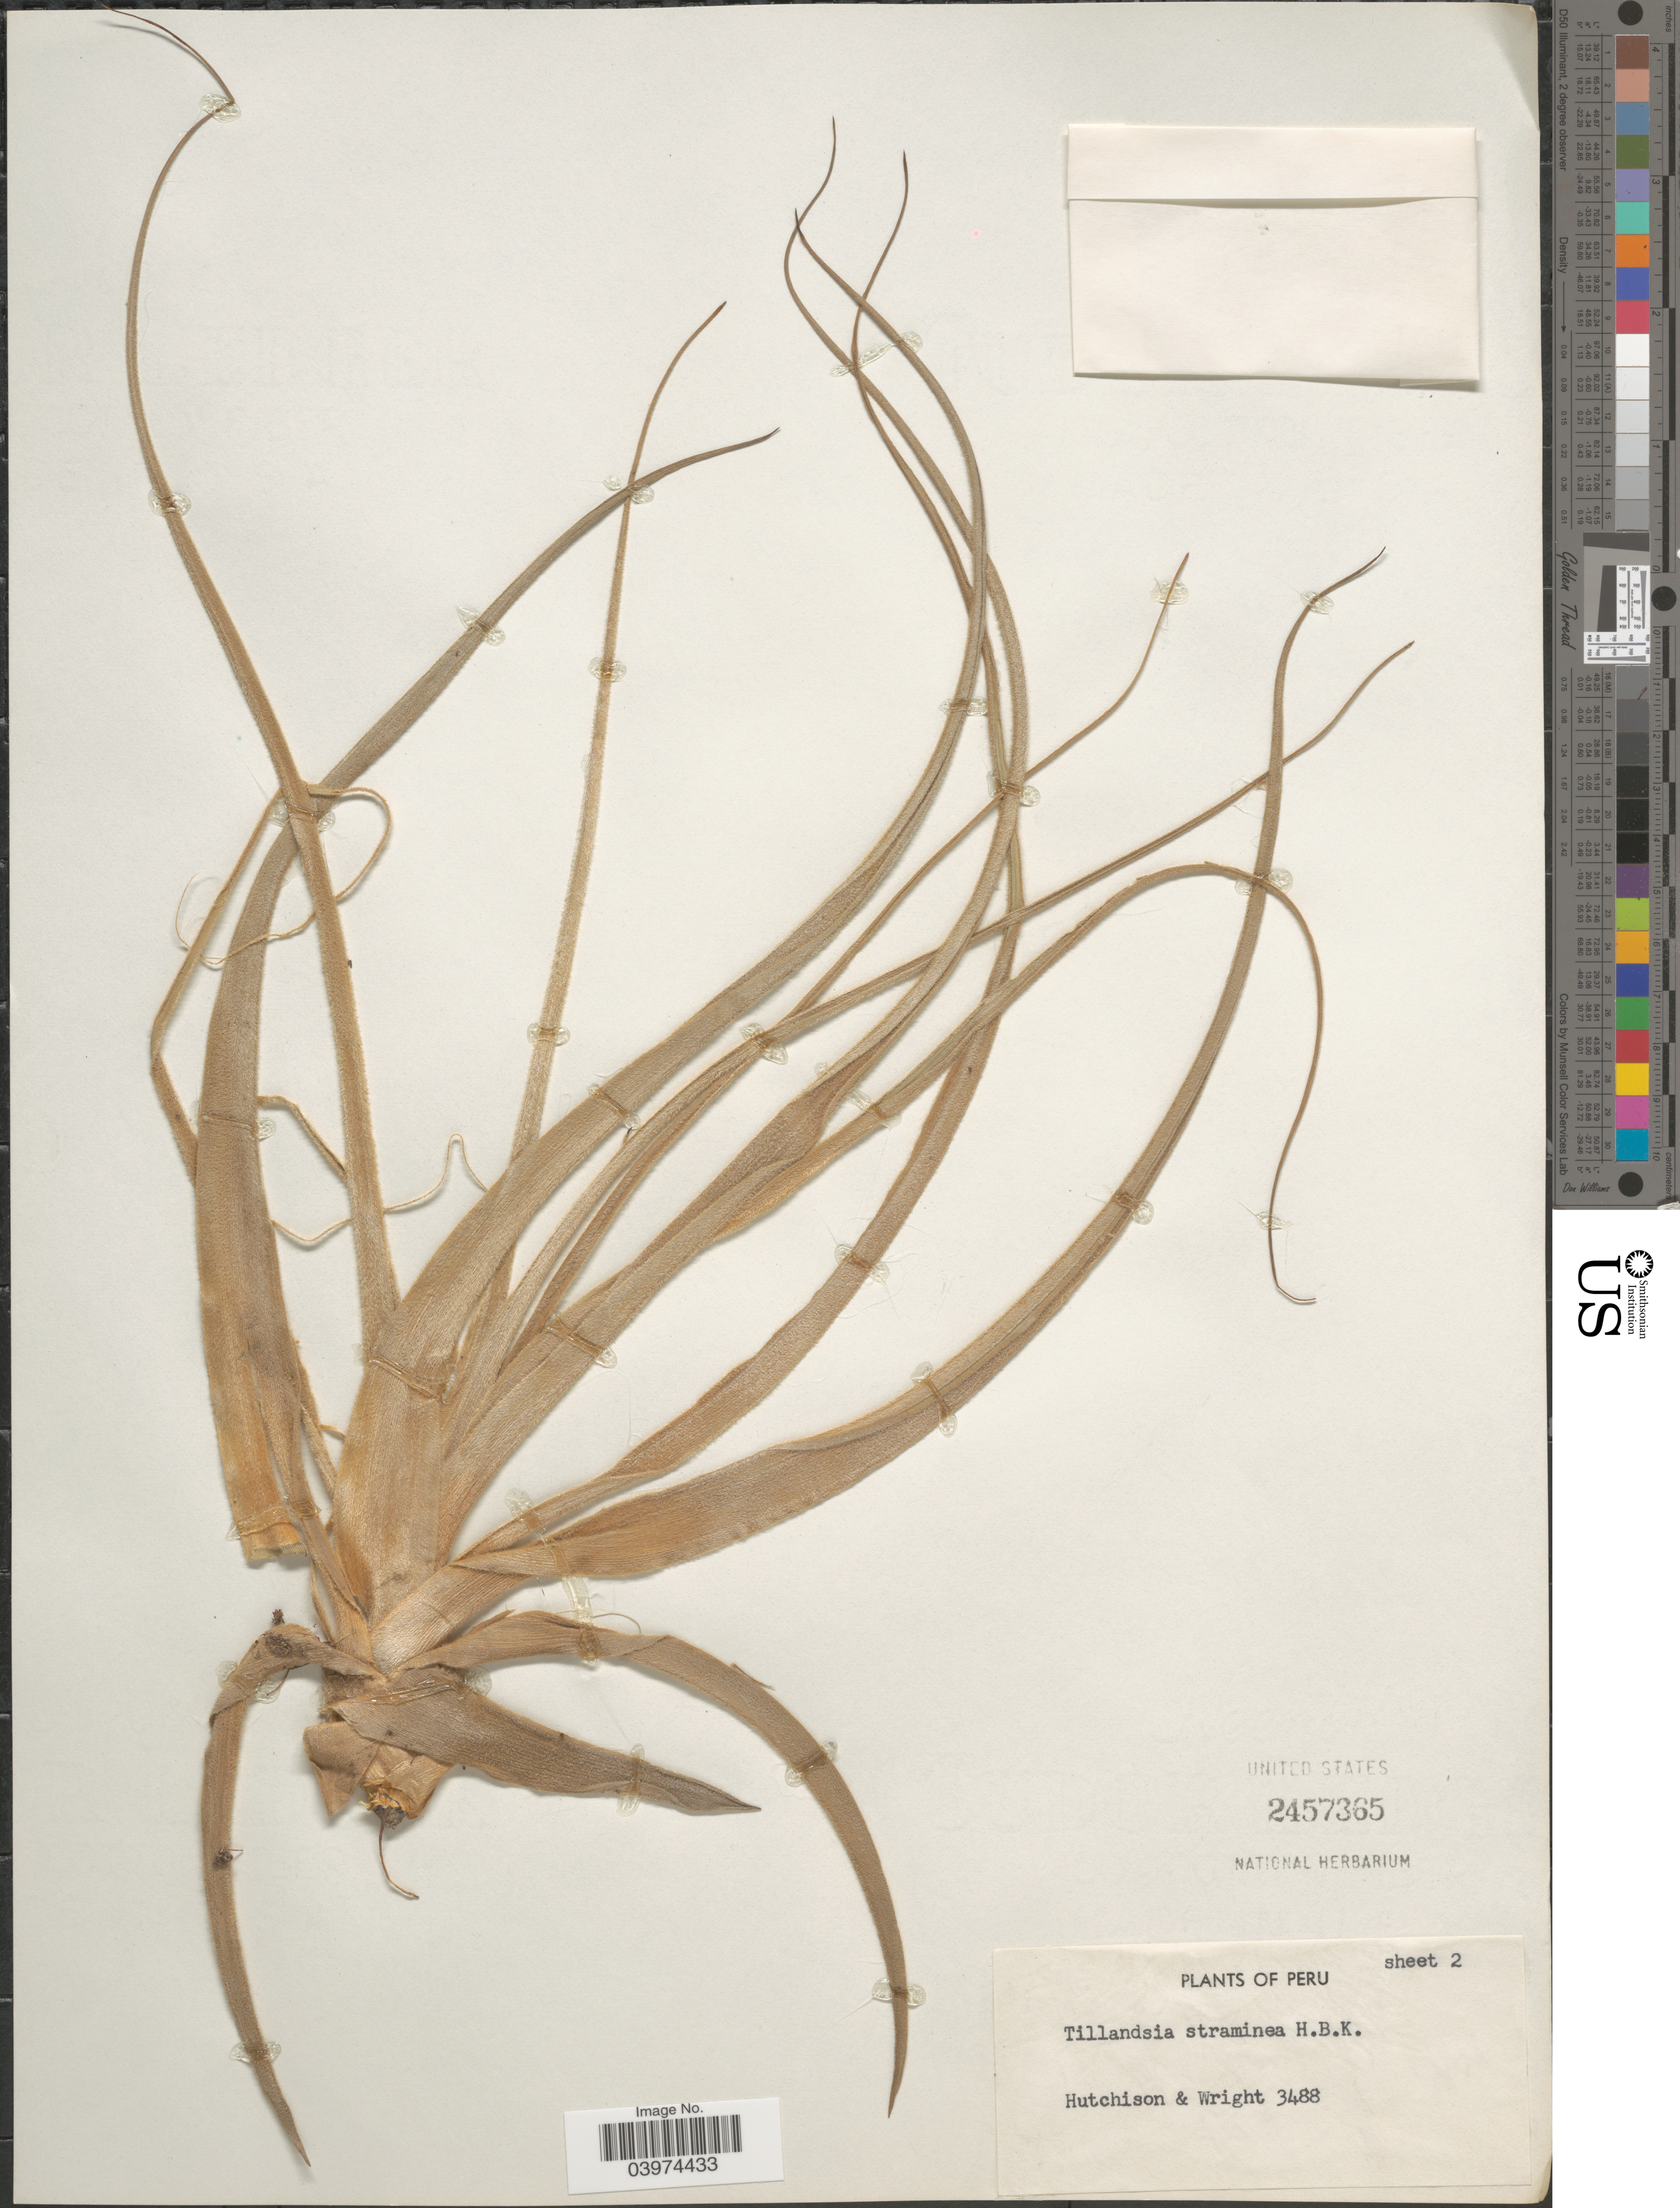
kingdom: Plantae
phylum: Tracheophyta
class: Liliopsida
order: Poales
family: Bromeliaceae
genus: Tillandsia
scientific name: Tillandsia straminea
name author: Kunth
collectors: -- Hutchison & Wright, --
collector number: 3488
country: Peru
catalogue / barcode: US 2457365